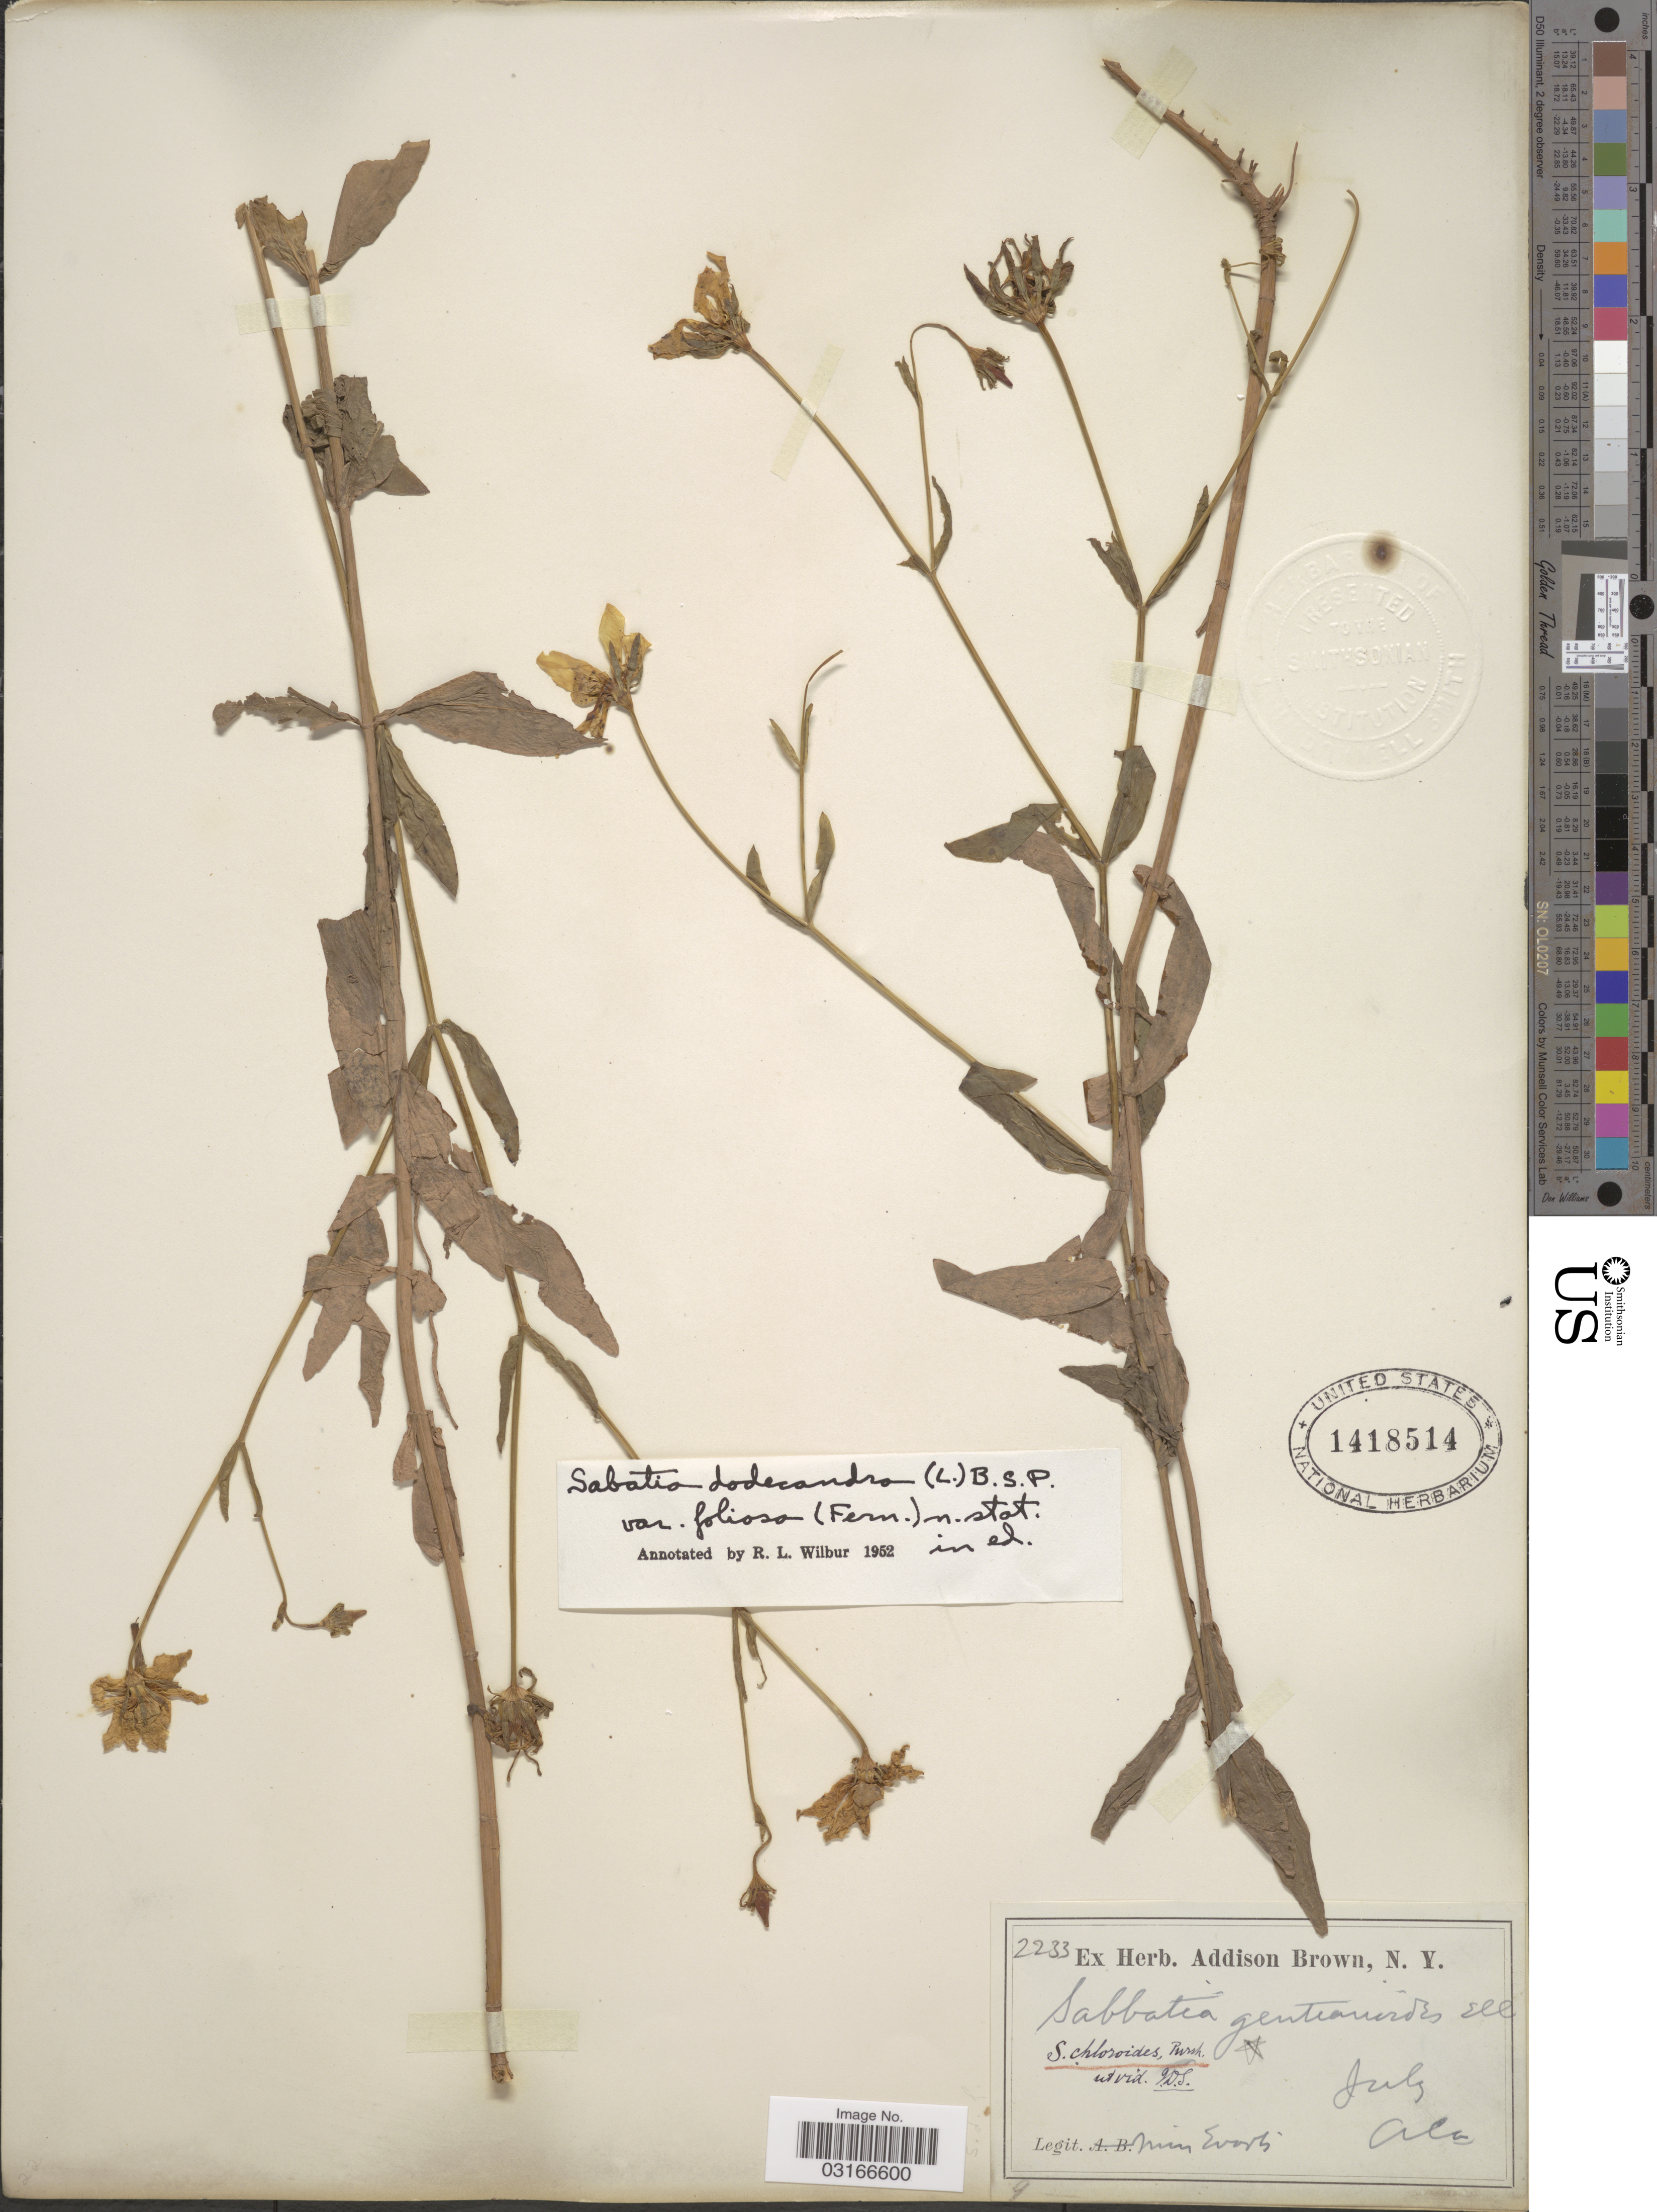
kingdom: Plantae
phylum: Tracheophyta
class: Magnoliopsida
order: Gentianales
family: Gentianaceae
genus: Sabatia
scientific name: Sabatia dodecandra var. dodecandra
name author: (L.) Britton et al.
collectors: M. Worth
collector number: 2233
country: United States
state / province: Alabama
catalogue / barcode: US 1418514